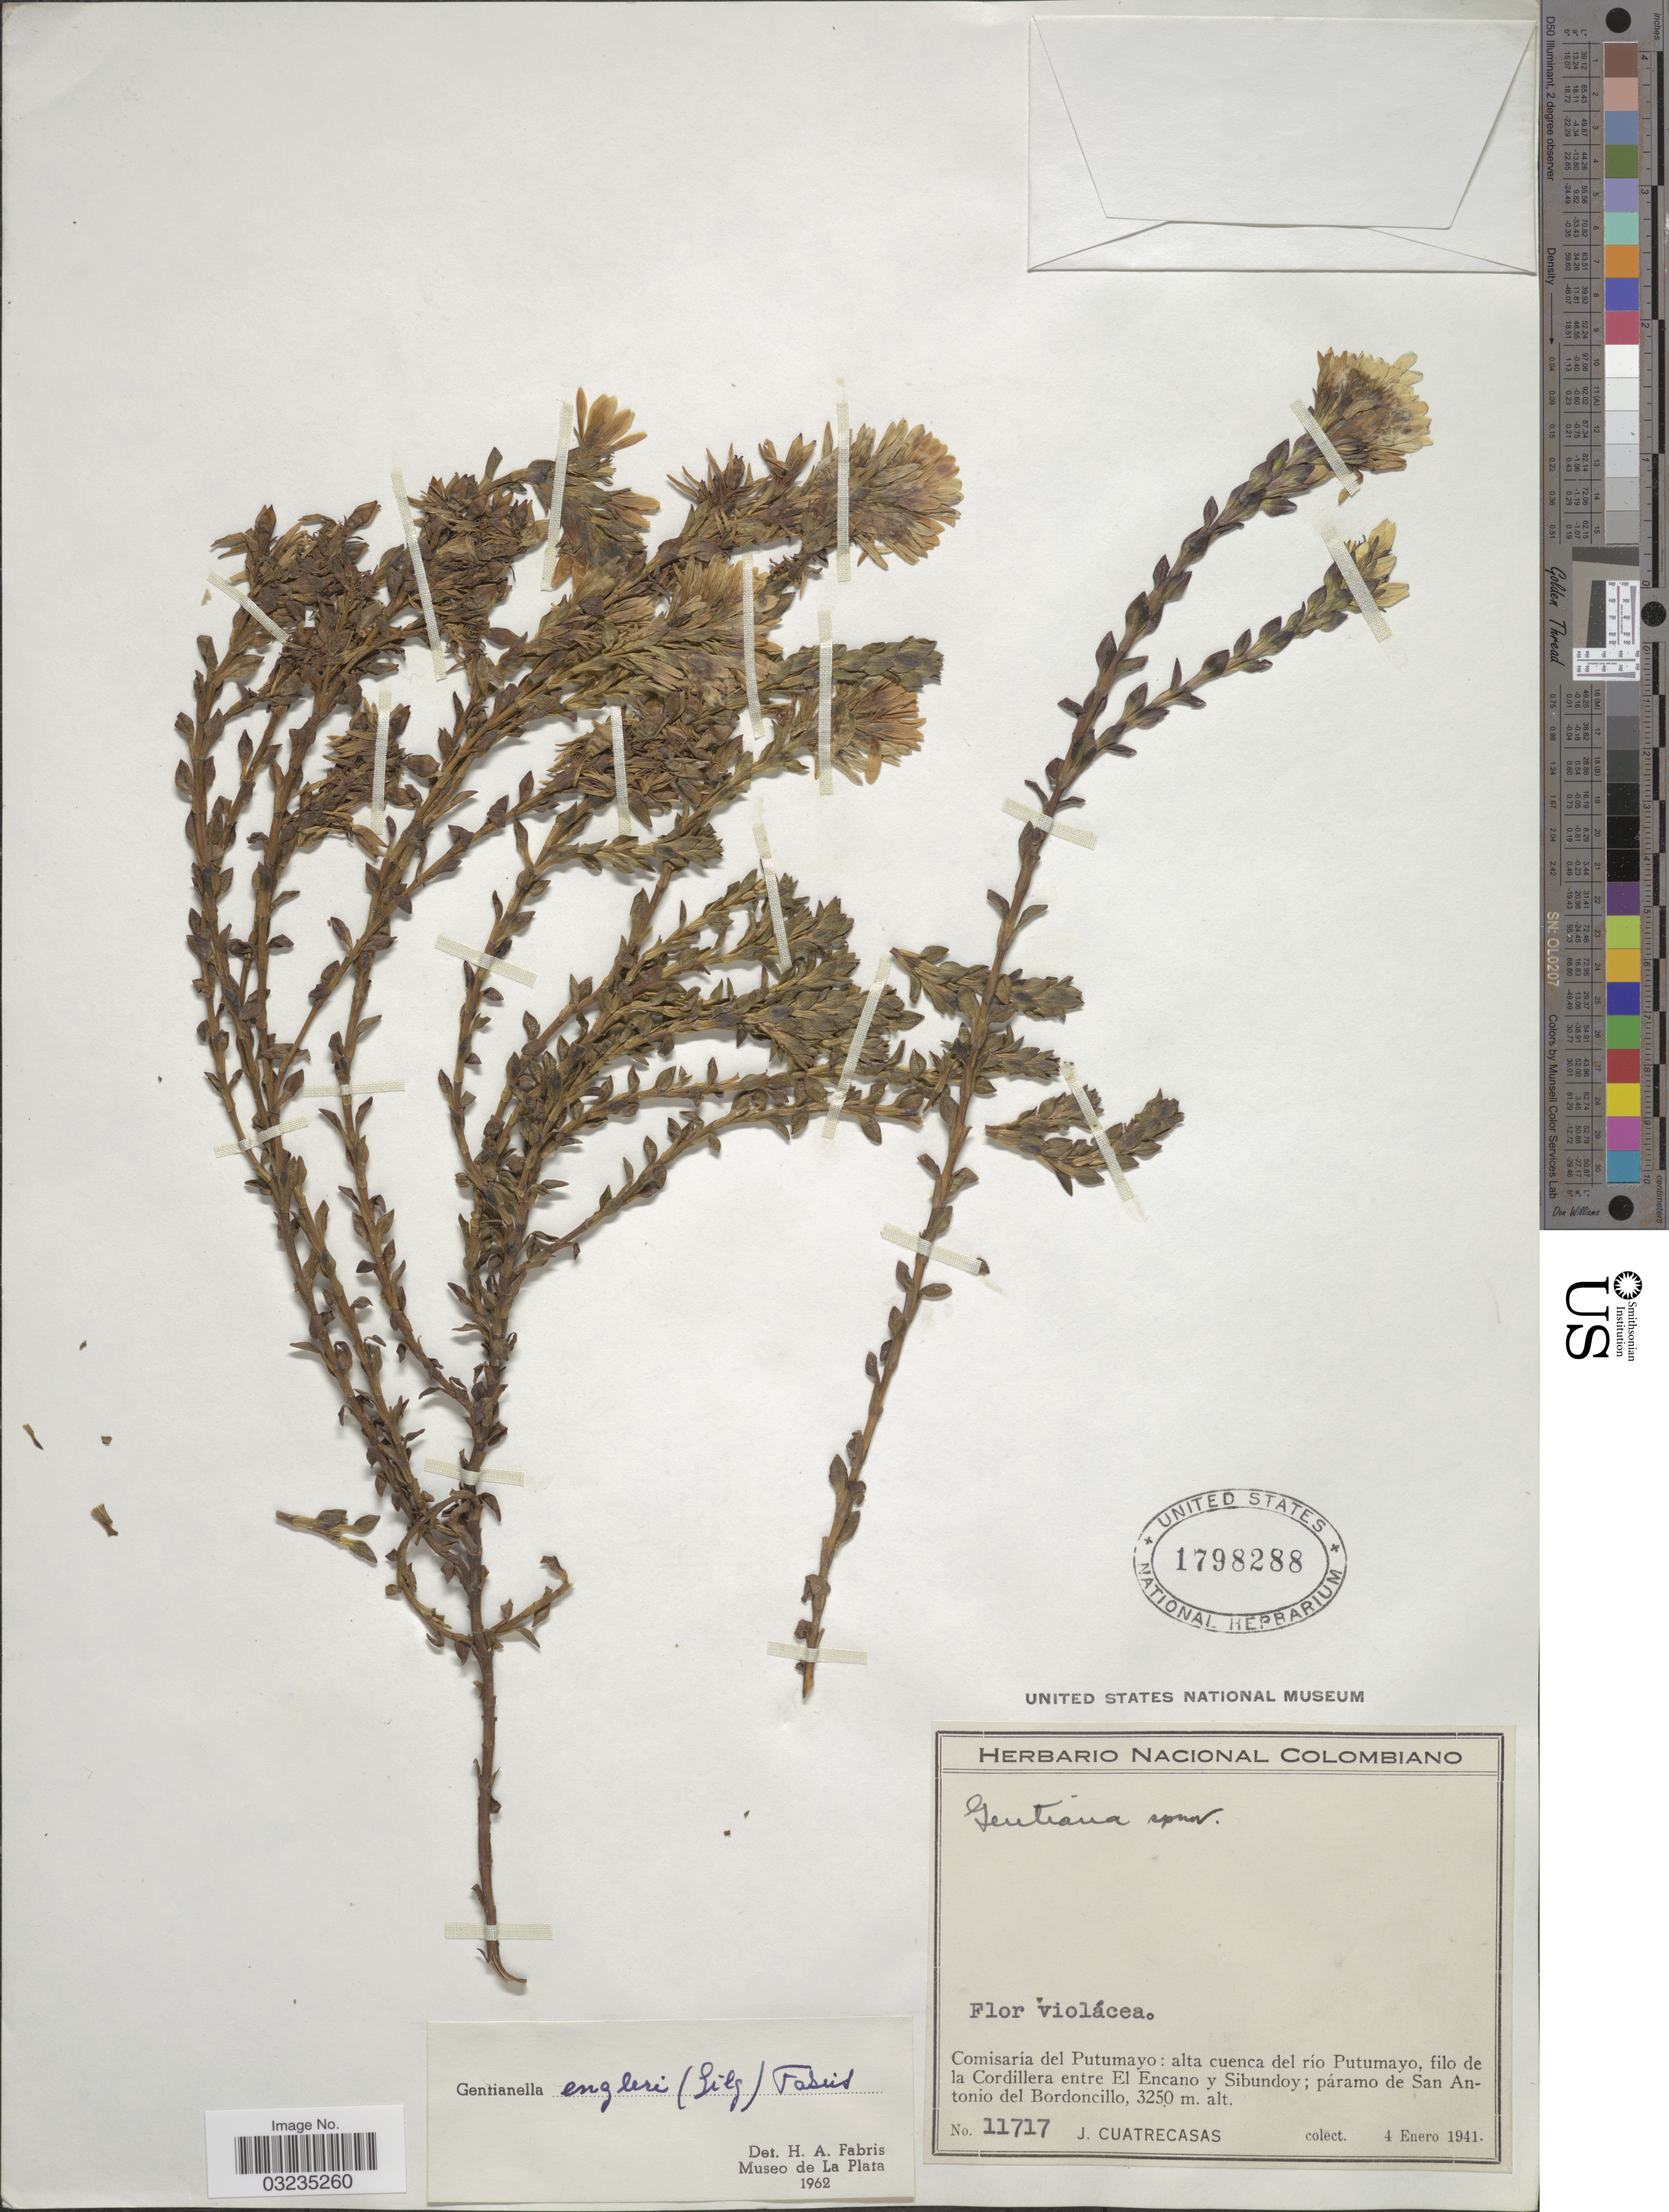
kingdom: Plantae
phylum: Tracheophyta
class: Magnoliopsida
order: Gentianales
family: Gentianaceae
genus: Gentiana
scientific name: Gentiana engleri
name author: Gilg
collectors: J. Cuatrecasas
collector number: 11717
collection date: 1941-01-04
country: Colombia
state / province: Putumayo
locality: Comisaría del Putumayo: alta cuenca del río Putumayo, filo de la Cordillera entre El Encano y Sibundoy; páramo de San Antonio del Bordoncillo.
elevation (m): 3250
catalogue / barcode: US 1798288